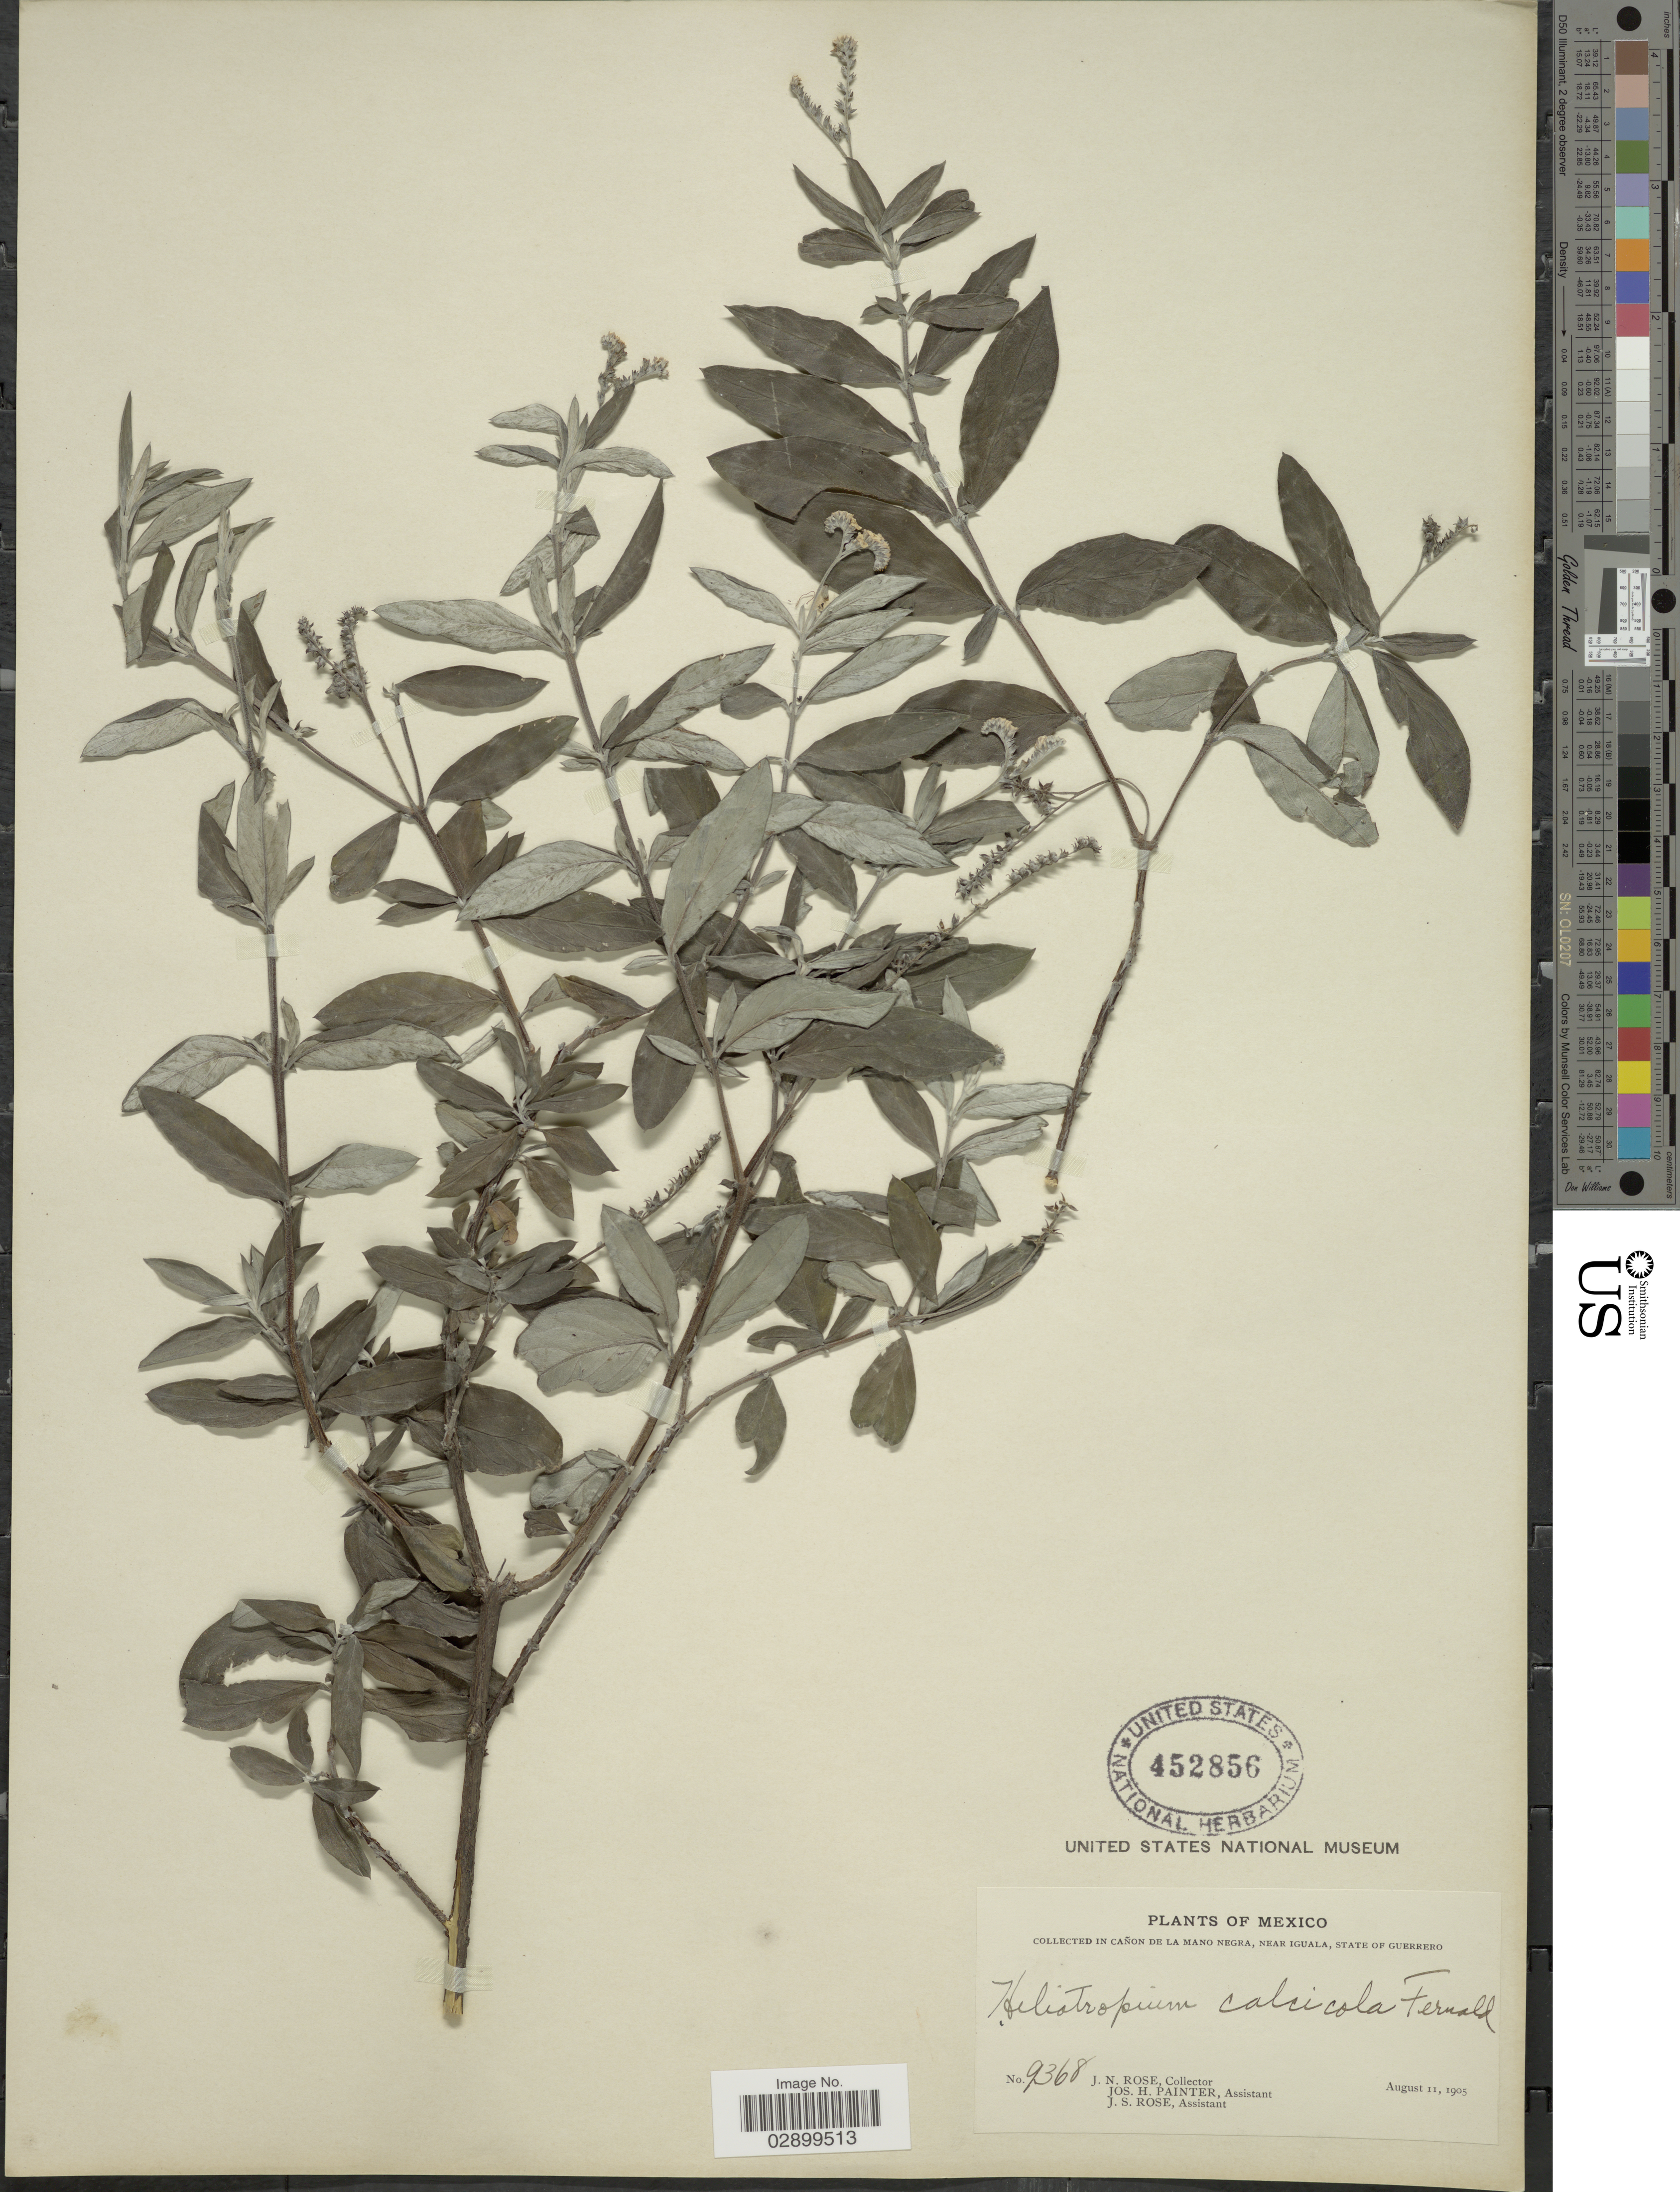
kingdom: Plantae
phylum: Tracheophyta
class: Magnoliopsida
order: Boraginales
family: Heliotropiaceae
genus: Heliotropium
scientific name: Heliotropium calcicola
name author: Fernald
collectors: J. N. Rose, J. H. Painter & J. S. Rose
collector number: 9368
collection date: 1905-08-11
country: Mexico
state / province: Guerrero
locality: In cañon de la Mano Negra, near Iguala, State of Guerrero.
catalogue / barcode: US 452856